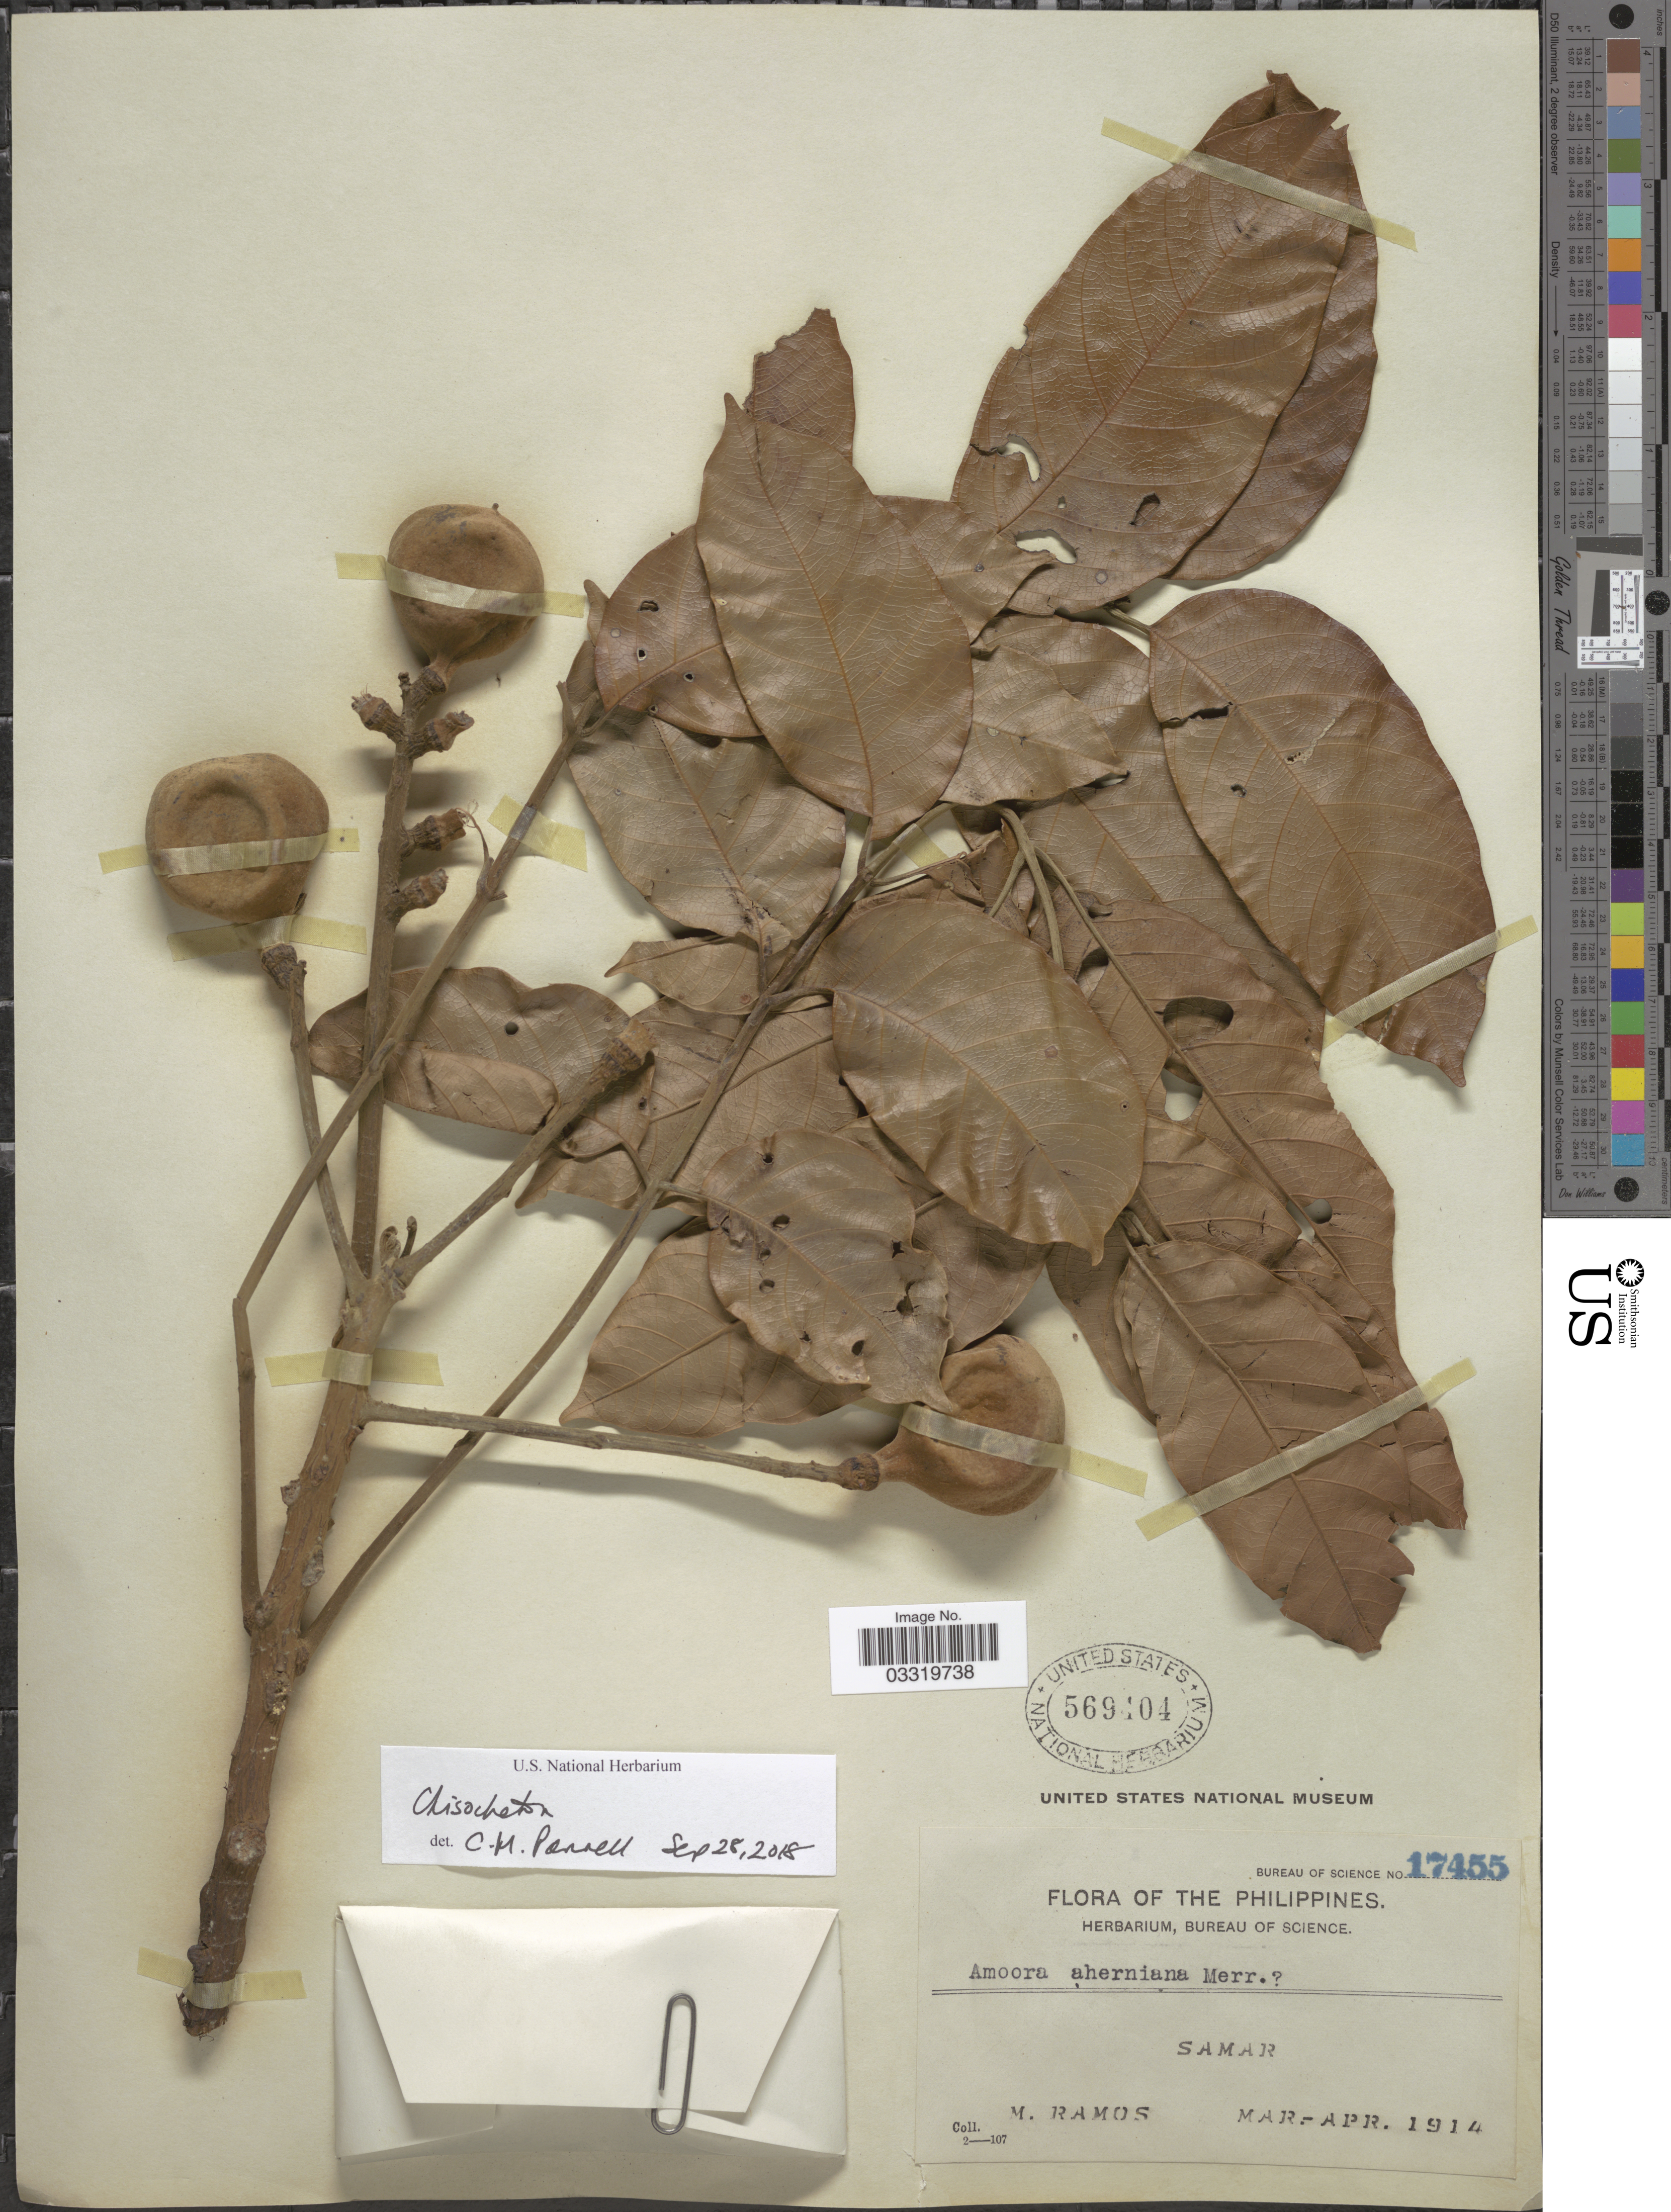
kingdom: Plantae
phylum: Tracheophyta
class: Magnoliopsida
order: Sapindales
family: Meliaceae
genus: Chisocheton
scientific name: Chisocheton sp.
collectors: M. Ramos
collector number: Bureau of Science 17455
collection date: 1914-03/1914-04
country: Philippines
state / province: Eastern Visayas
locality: Samar.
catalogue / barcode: US 569404